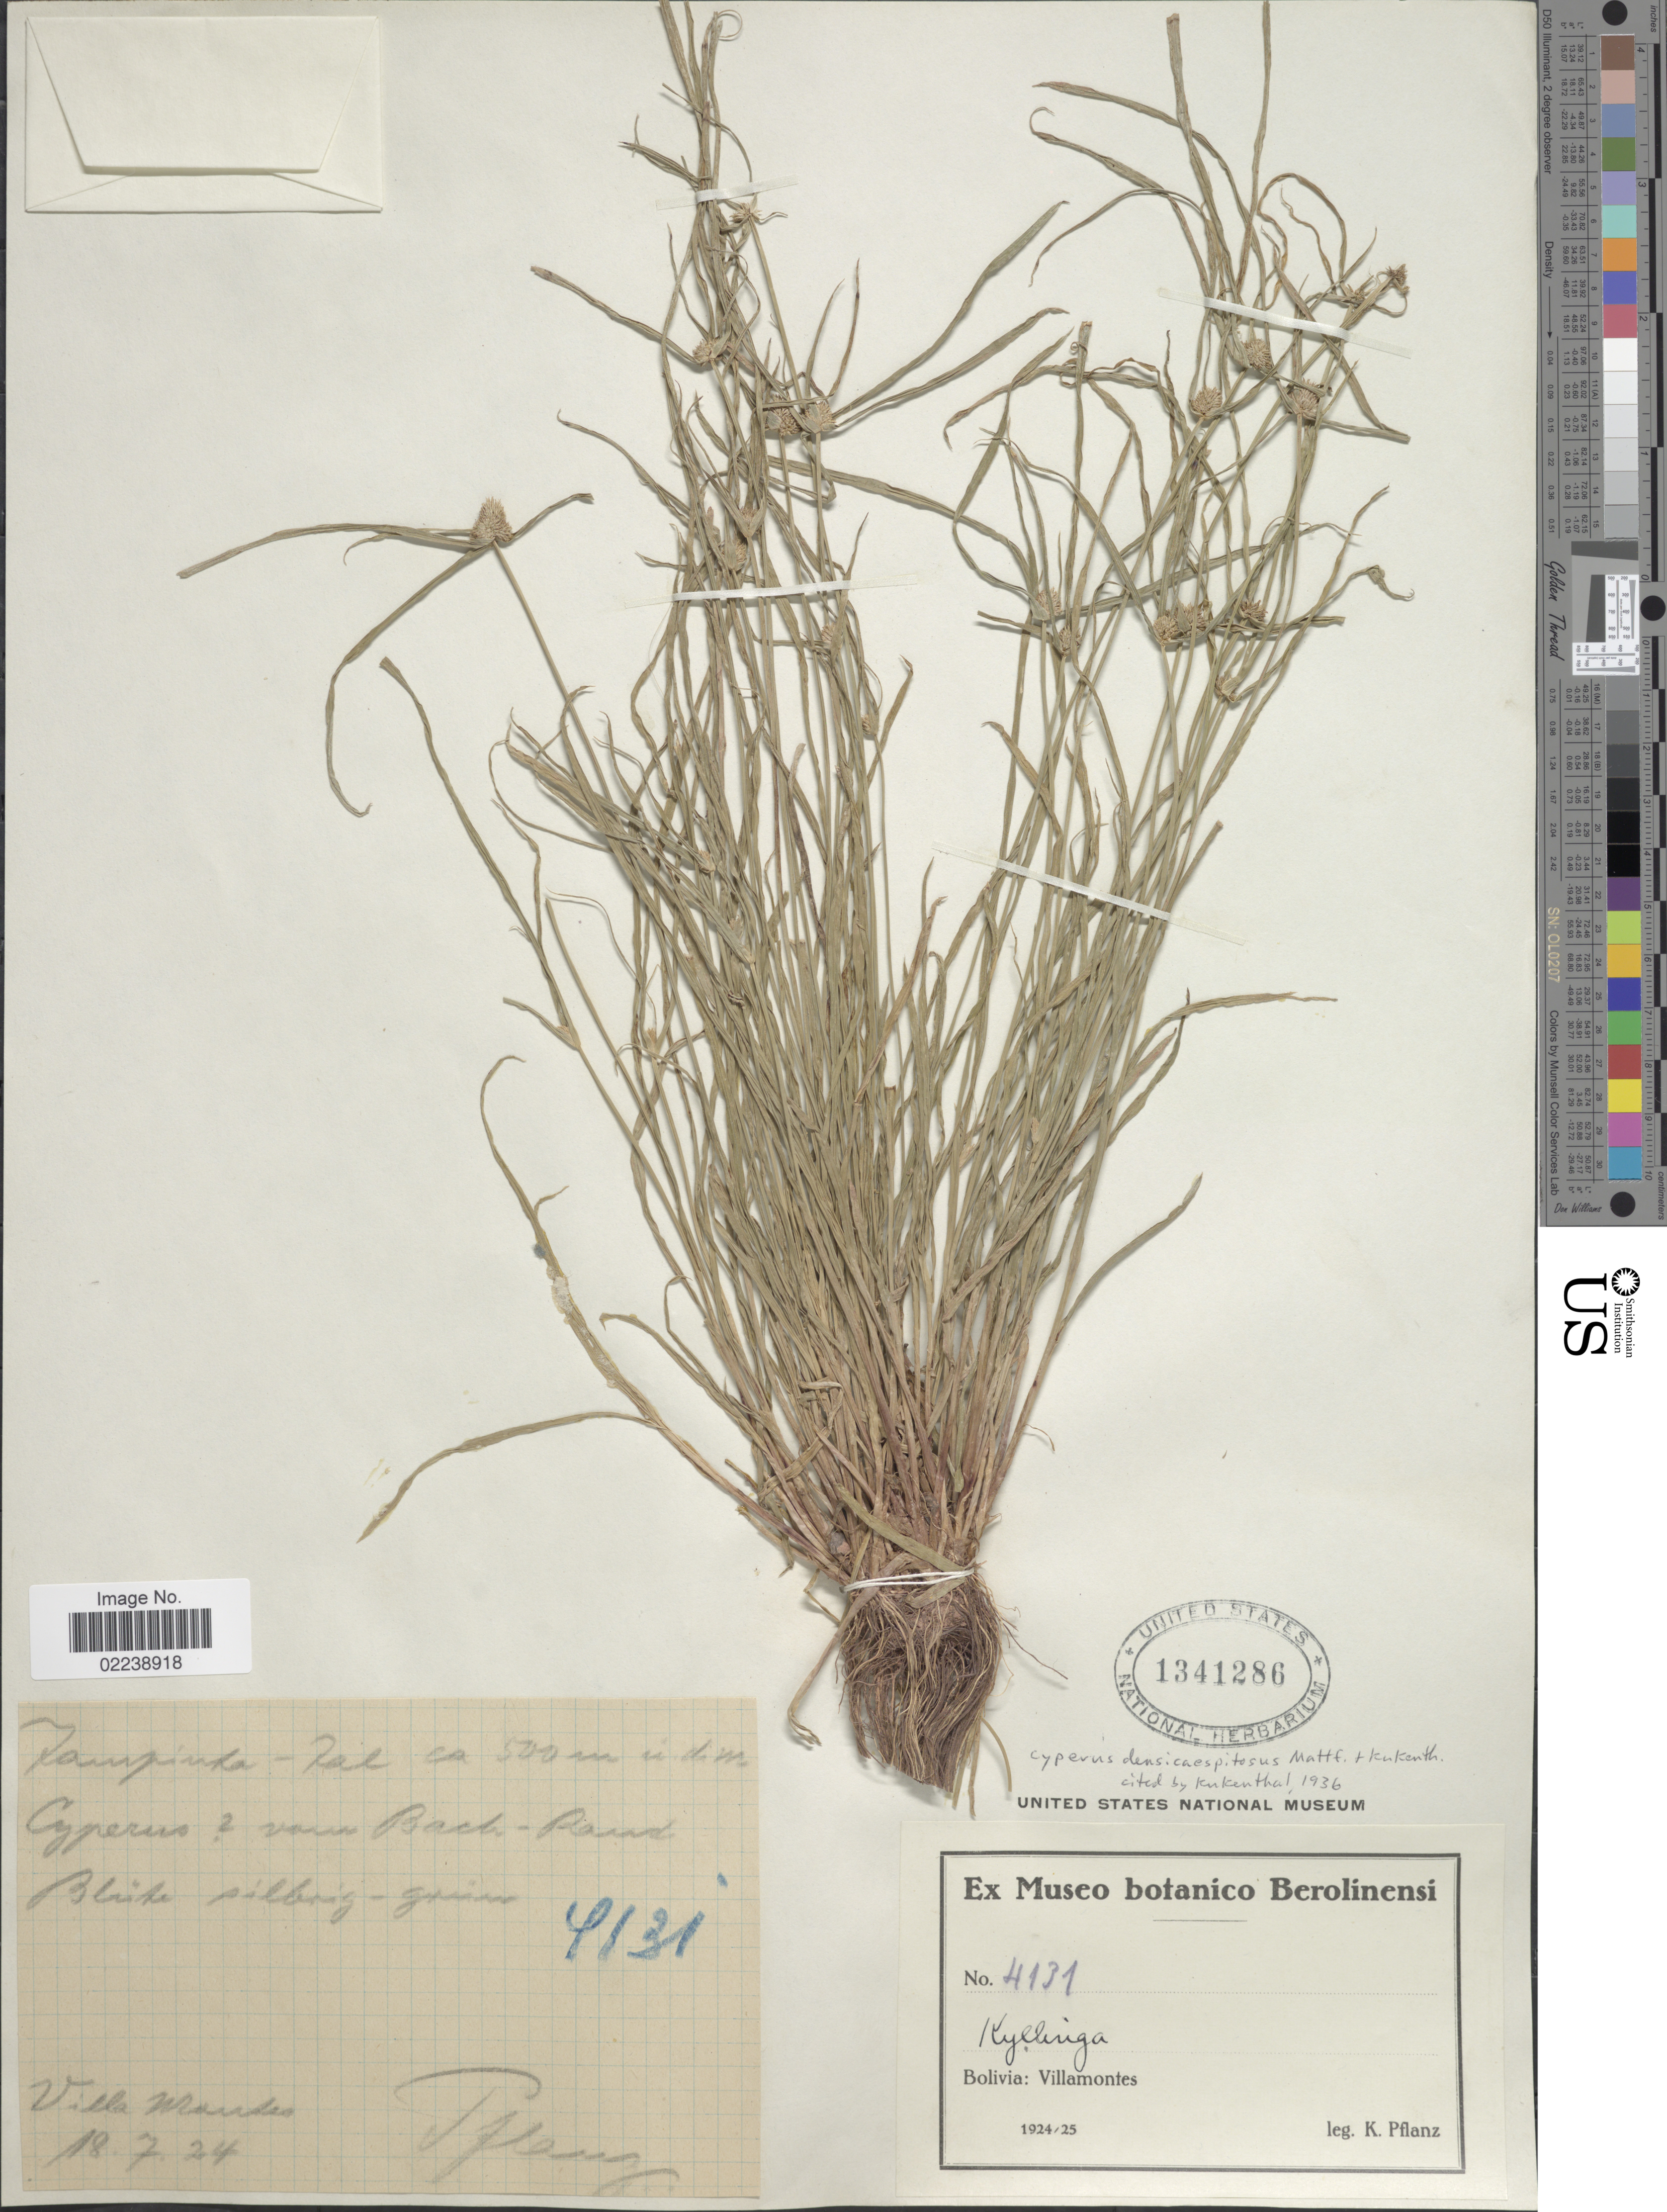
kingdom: Plantae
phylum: Tracheophyta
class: Liliopsida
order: Poales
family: Cyperaceae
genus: Cyperus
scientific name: Cyperus hortensis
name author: (Salzm. ex Steud.) Dorr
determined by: Strong, Mark T., (BOT), Smithsonian Institution - National Museum of Natural History (UNITED STATES)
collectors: K. Pflanz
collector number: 4131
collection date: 1924-07-18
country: Bolivia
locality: Villamontes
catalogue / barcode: US 1341286